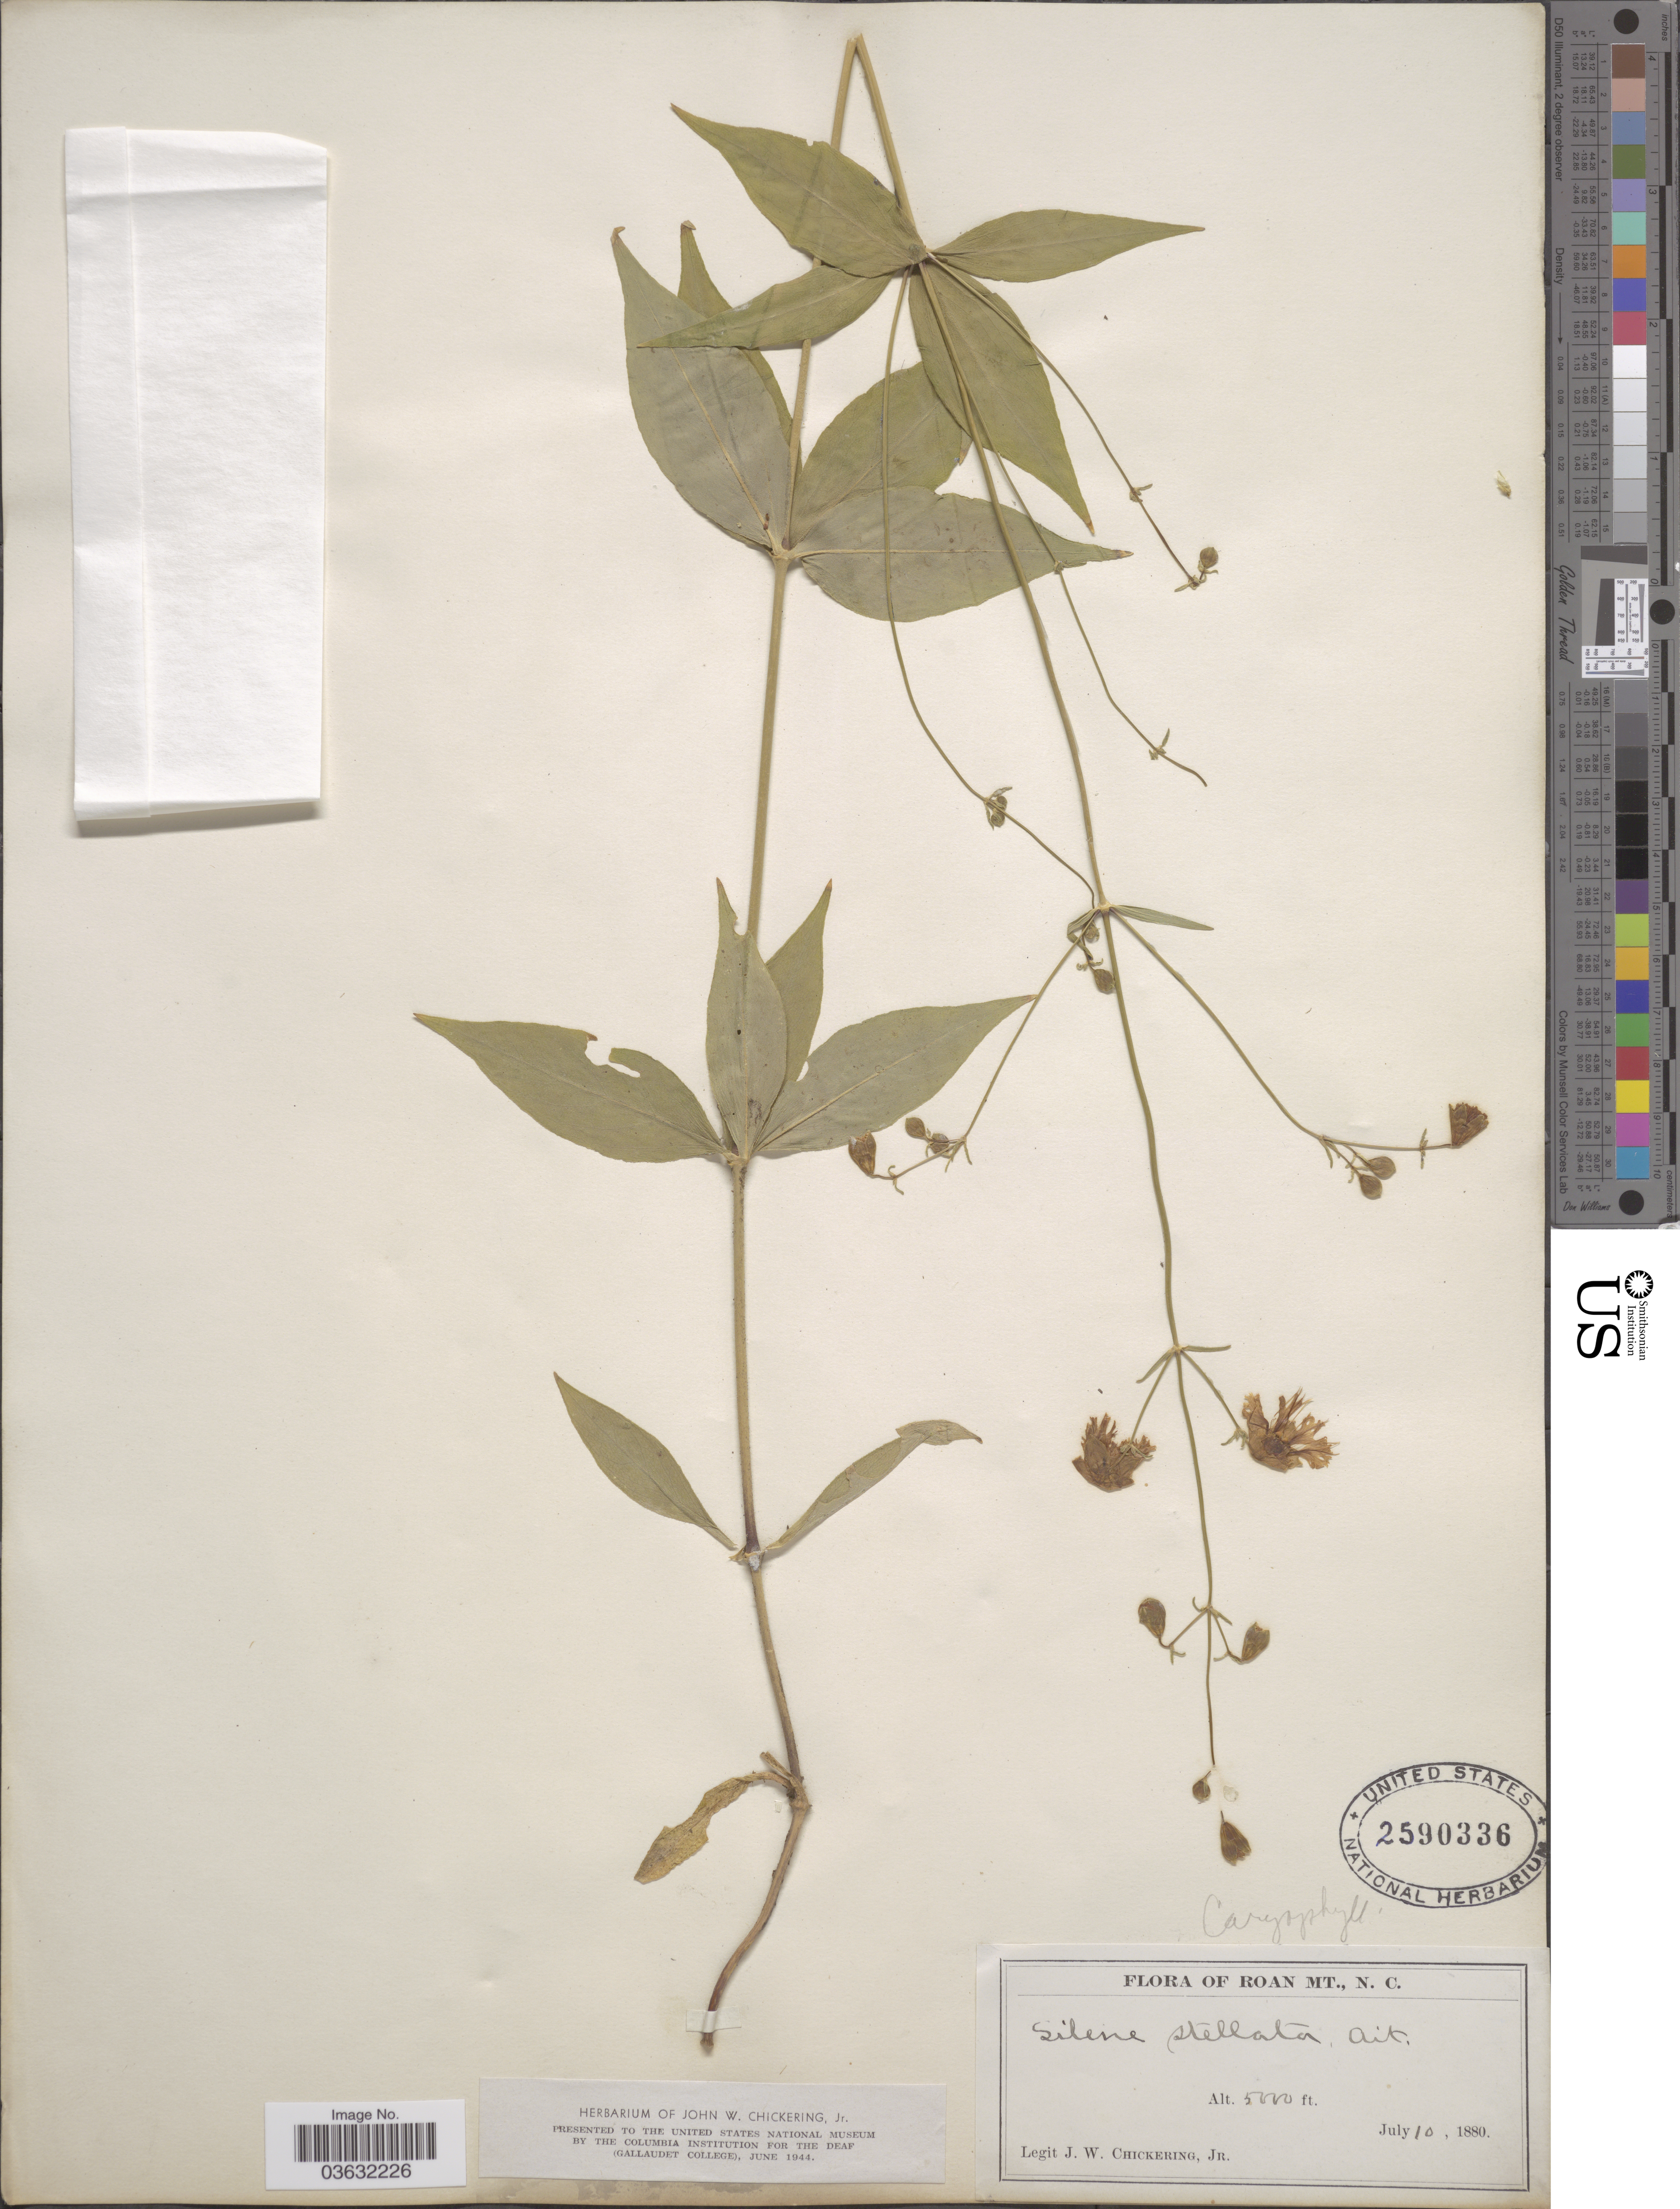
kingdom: Plantae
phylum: Tracheophyta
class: Magnoliopsida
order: Caryophyllales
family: Caryophyllaceae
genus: Silene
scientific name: Silene stellata var. stellata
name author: (L.) Coyte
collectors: J. Chickering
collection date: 1880-07-10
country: United States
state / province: North Carolina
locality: Roan Mt.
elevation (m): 1524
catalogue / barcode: US 2590336